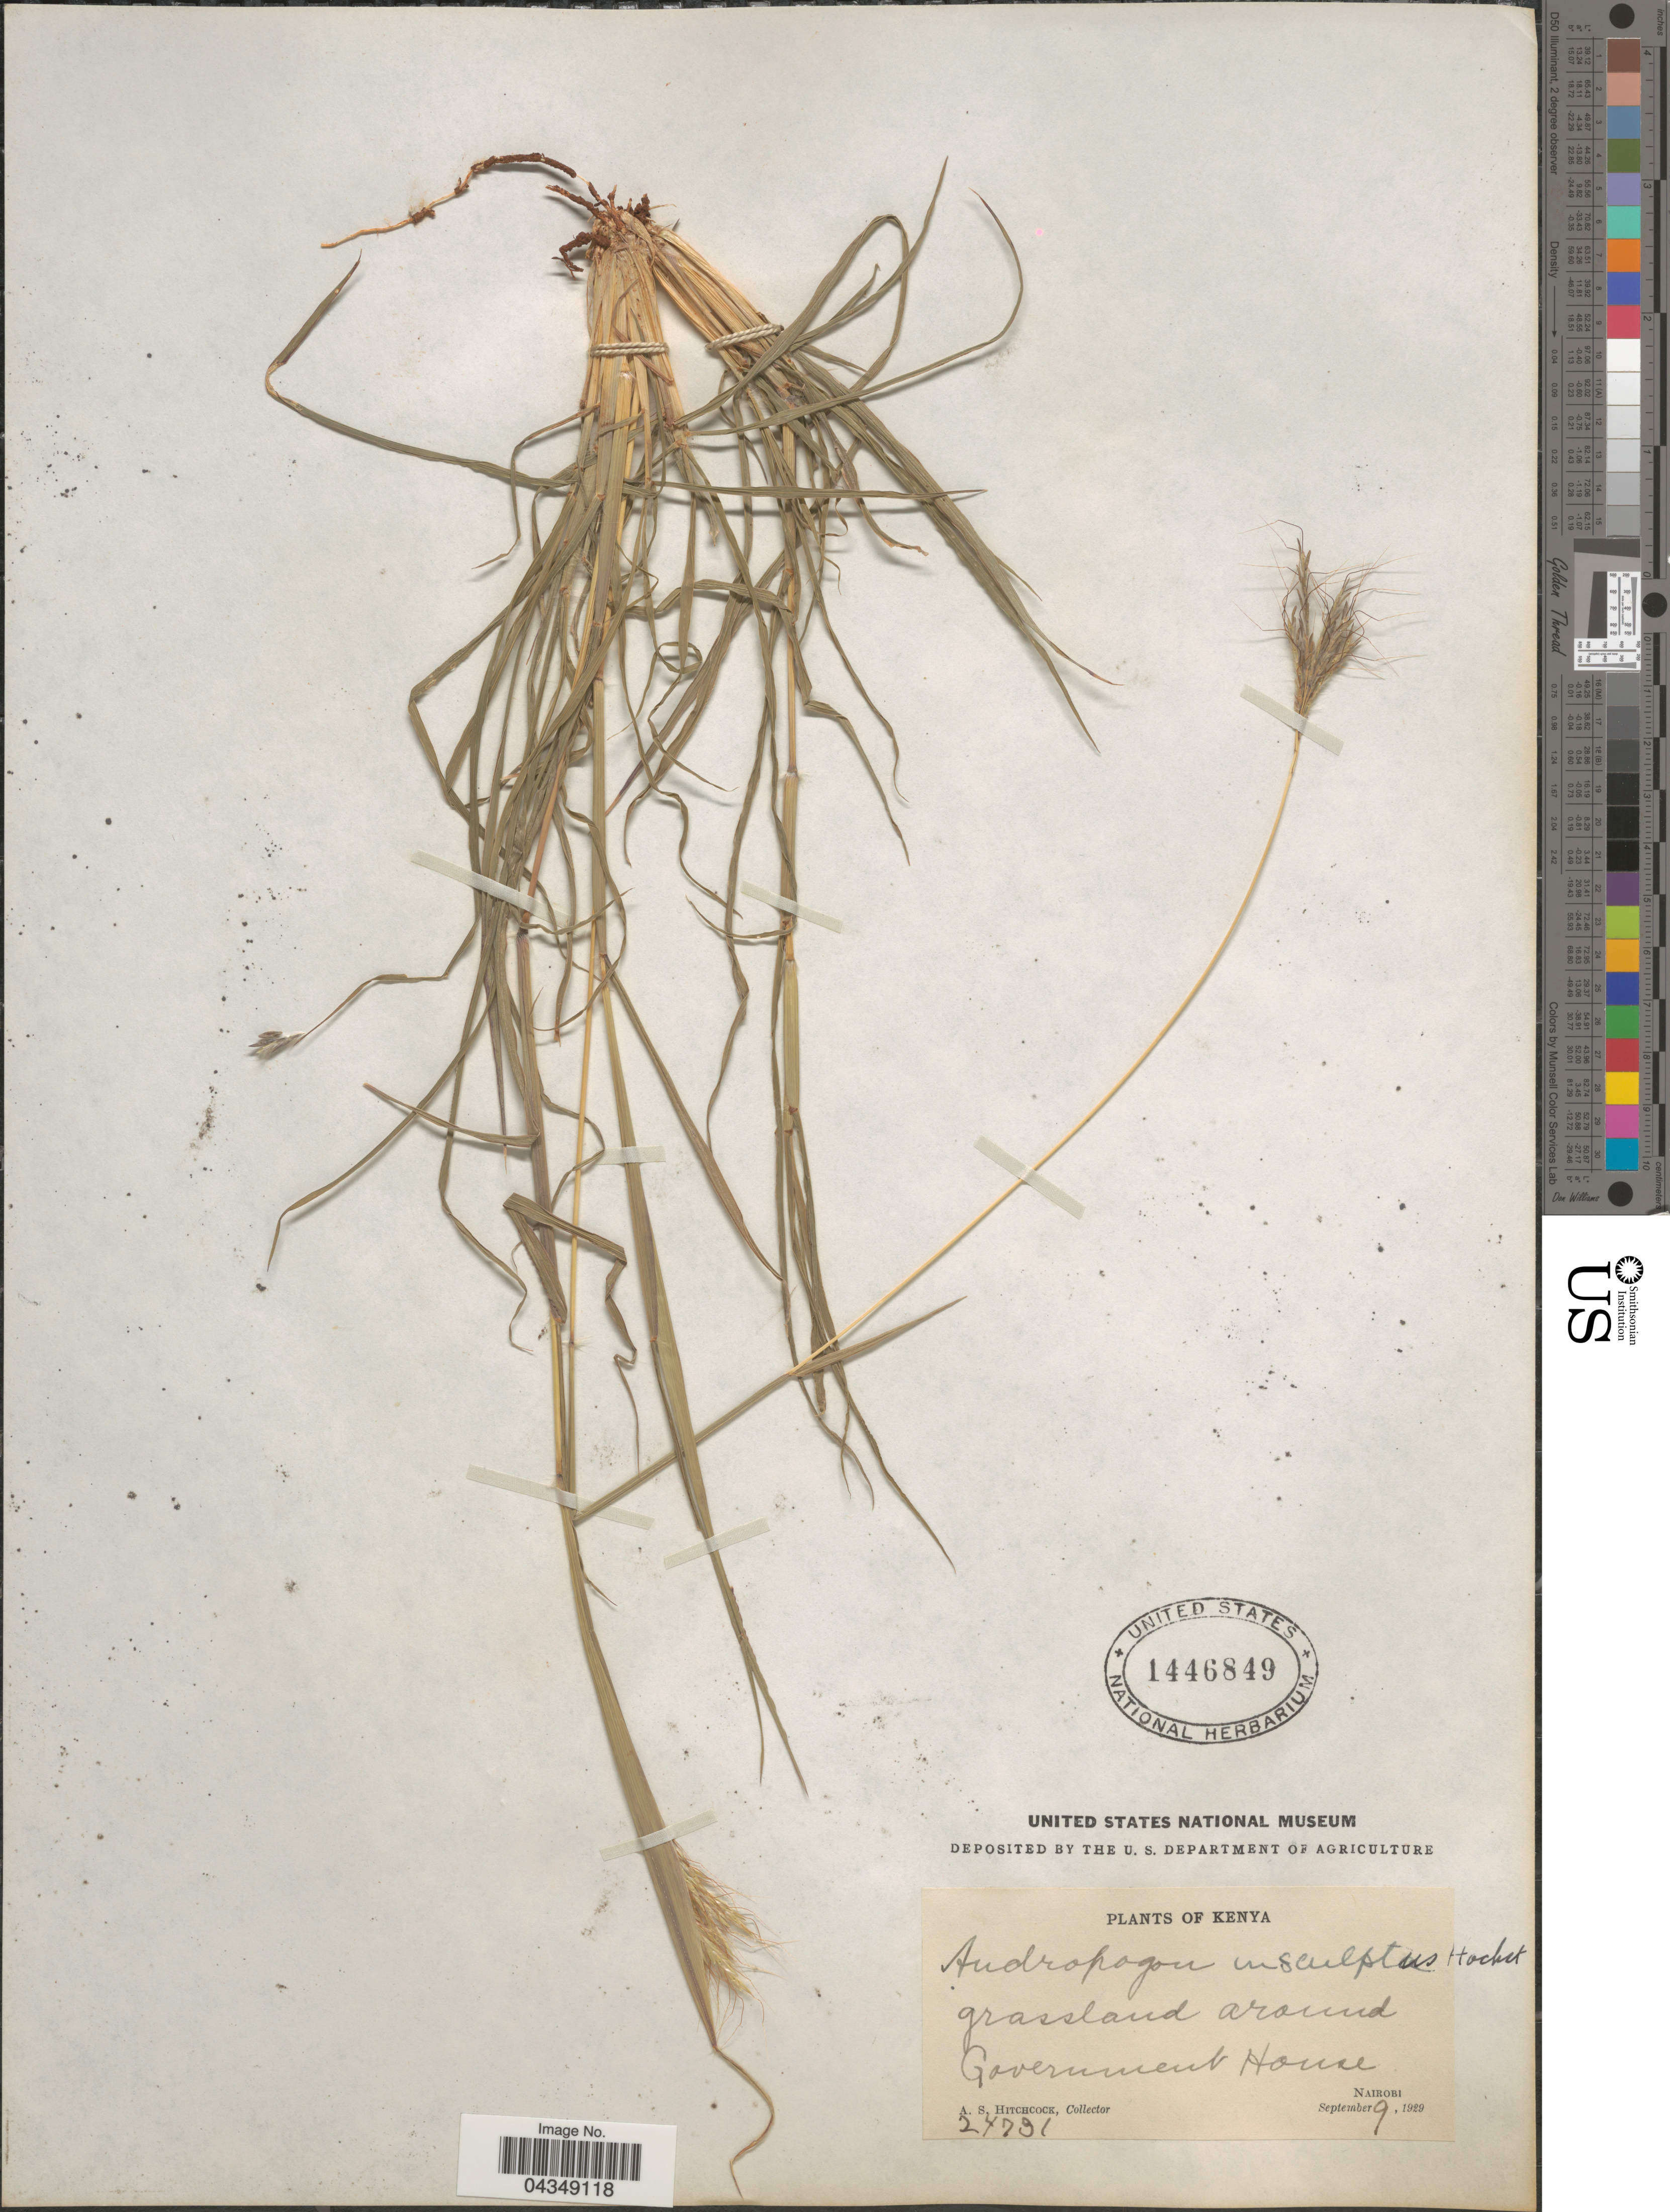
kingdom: Plantae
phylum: Tracheophyta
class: Liliopsida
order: Poales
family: Poaceae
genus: Bothriochloa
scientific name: Bothriochloa insculpta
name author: (Hochst. ex A. Rich.) A. Camus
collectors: A. S. Hitchcock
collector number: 24731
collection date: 1929-09-09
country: Kenya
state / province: Nairobi Area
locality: Around Government House. Nairobi.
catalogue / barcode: US 1446849